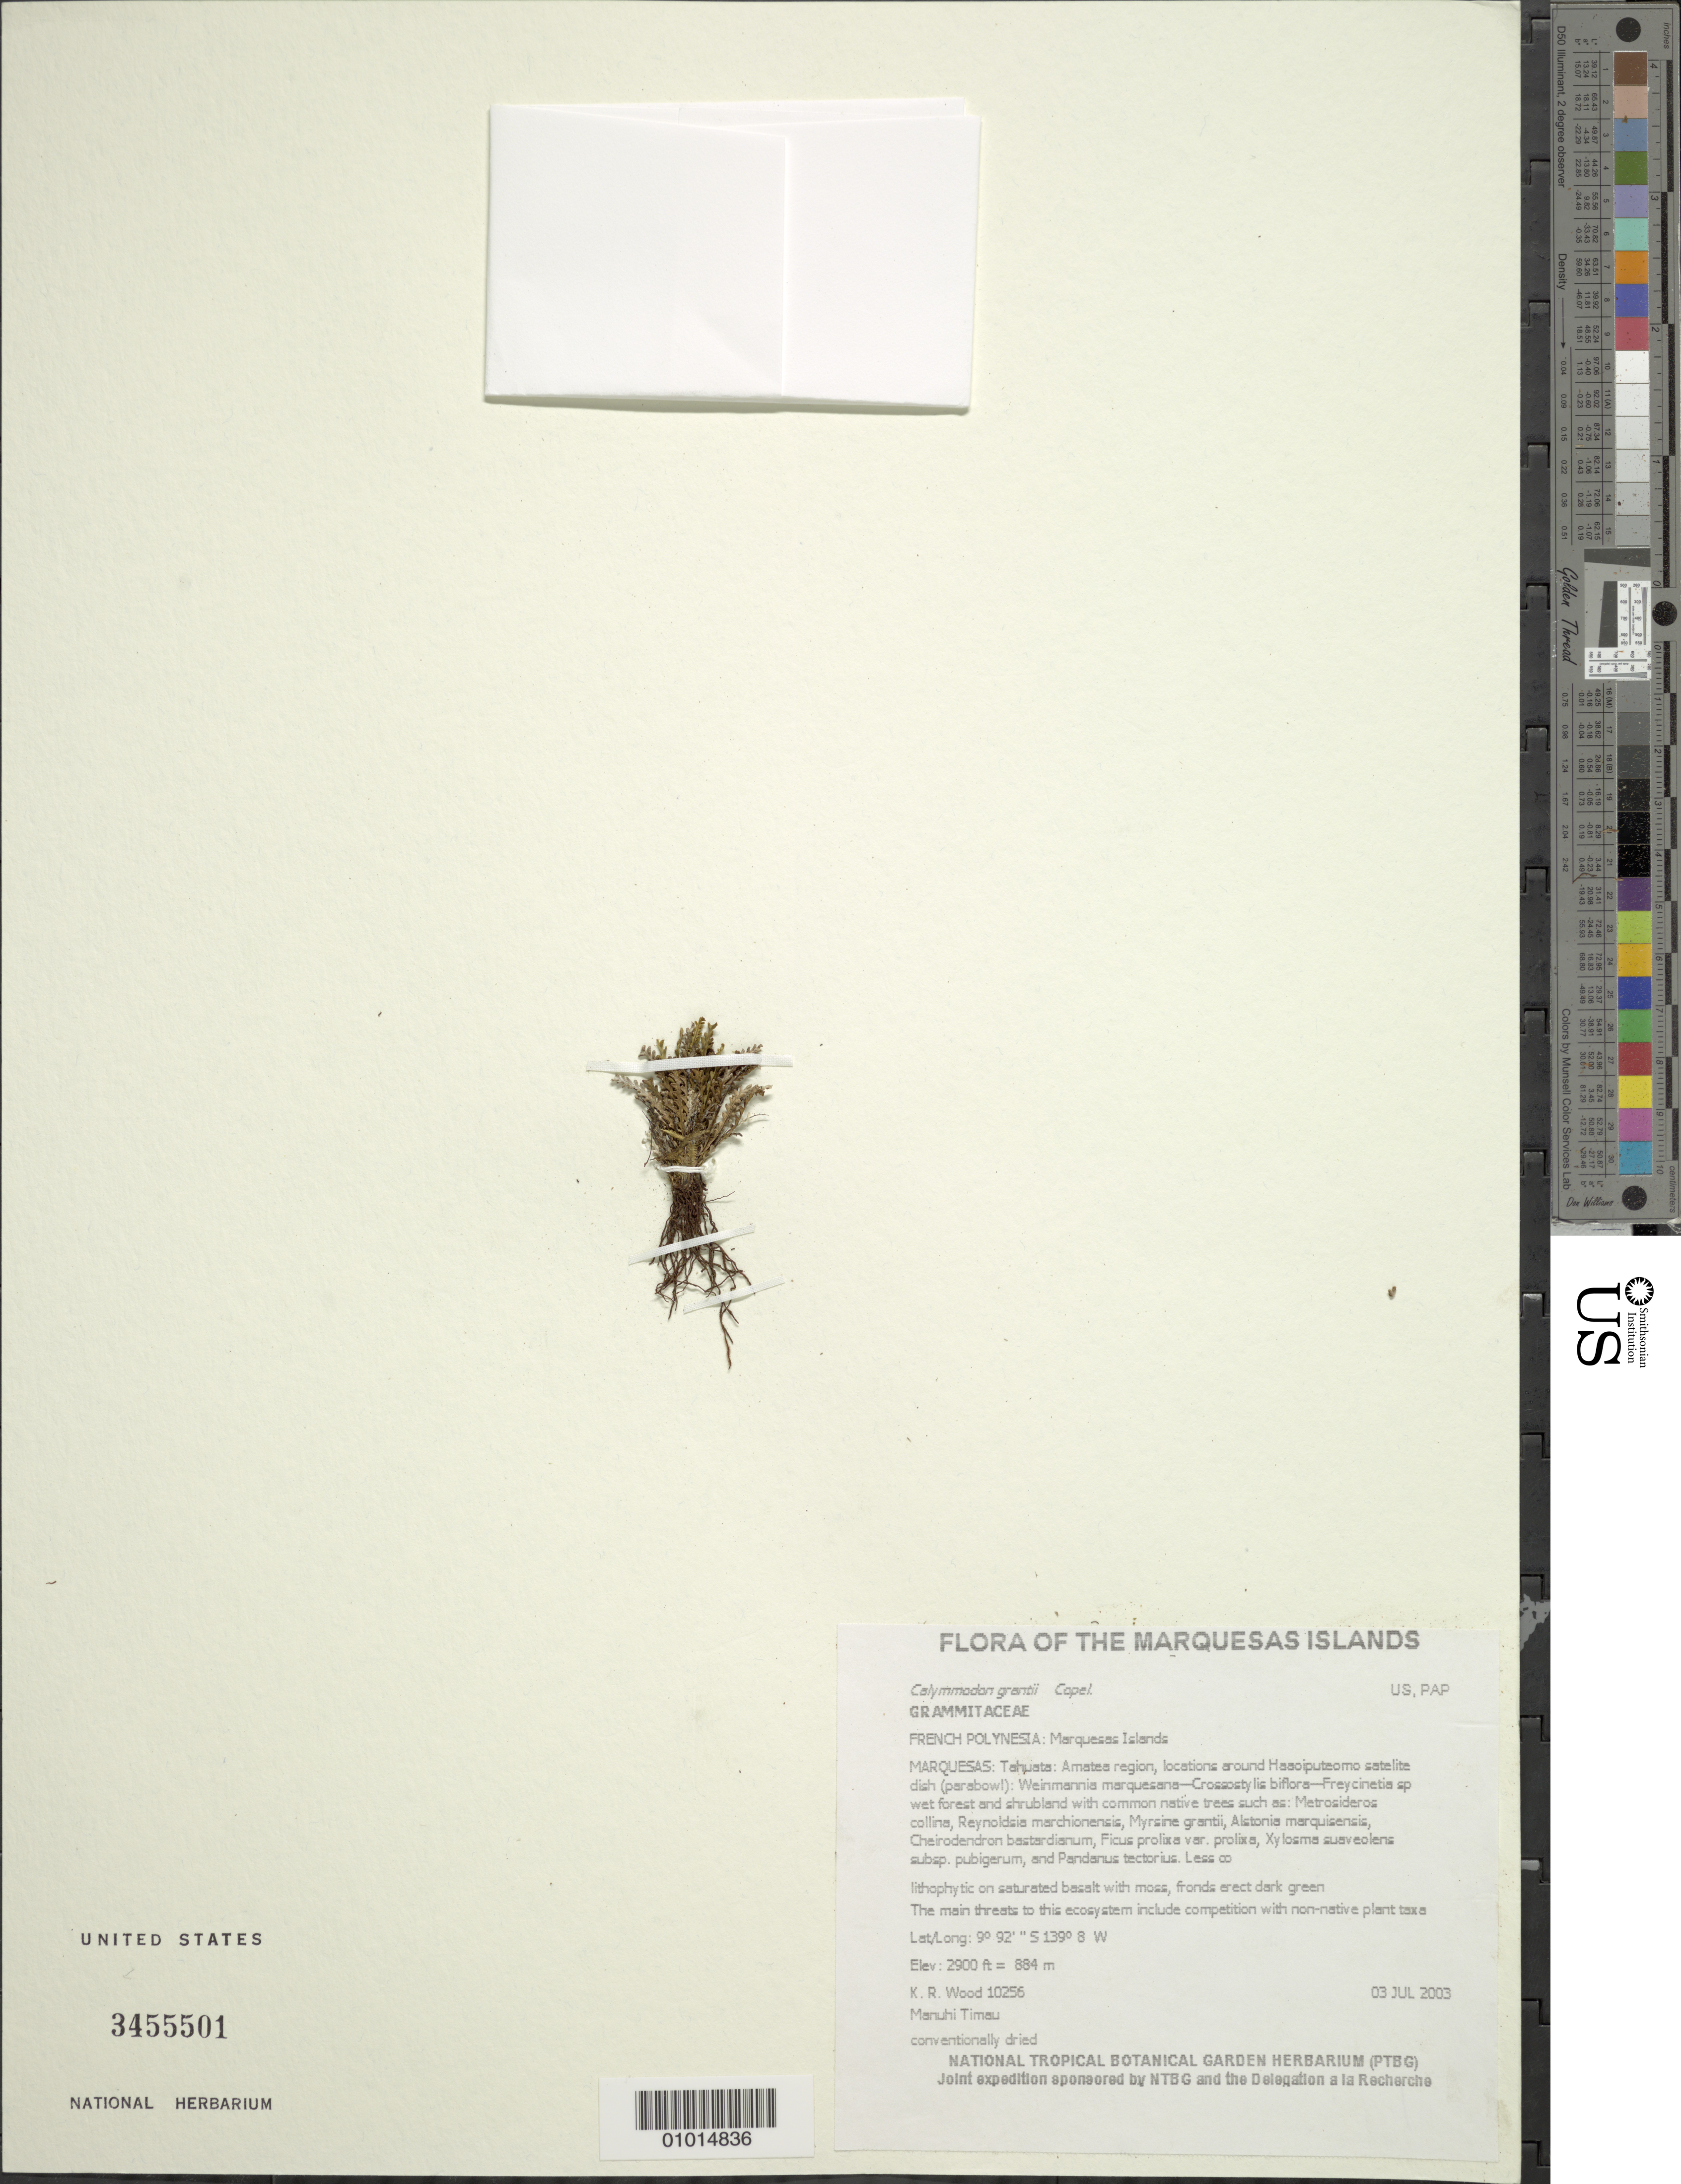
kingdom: Plantae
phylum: Tracheophyta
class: Polypodiopsida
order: Polypodiales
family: Polypodiaceae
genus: Calymmodon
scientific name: Calymmodon grantii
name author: Copel.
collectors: K. R. Wood & M. Timau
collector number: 10256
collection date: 2003-07-03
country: French Polynesia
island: Tahuata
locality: Amatea region, locations around Haaoiputeomo satelite dish (parabowl)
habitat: Weinmannia marquesana - Crossostylis biflora - Freycinetia sp wet forest and shrubland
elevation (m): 884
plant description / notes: Competition with non-native plant taxa such as Ageratum conyzoides, Elephantopus mollis, Psidium guajava, Spathoglottis plicata, Zingiber zerumbet, Paspalum conjugatum, Paspalum paniculatum, Rhynchelytrum repens, Cordyline fruticosa, Kyllinga nemoralis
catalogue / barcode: US 3455501